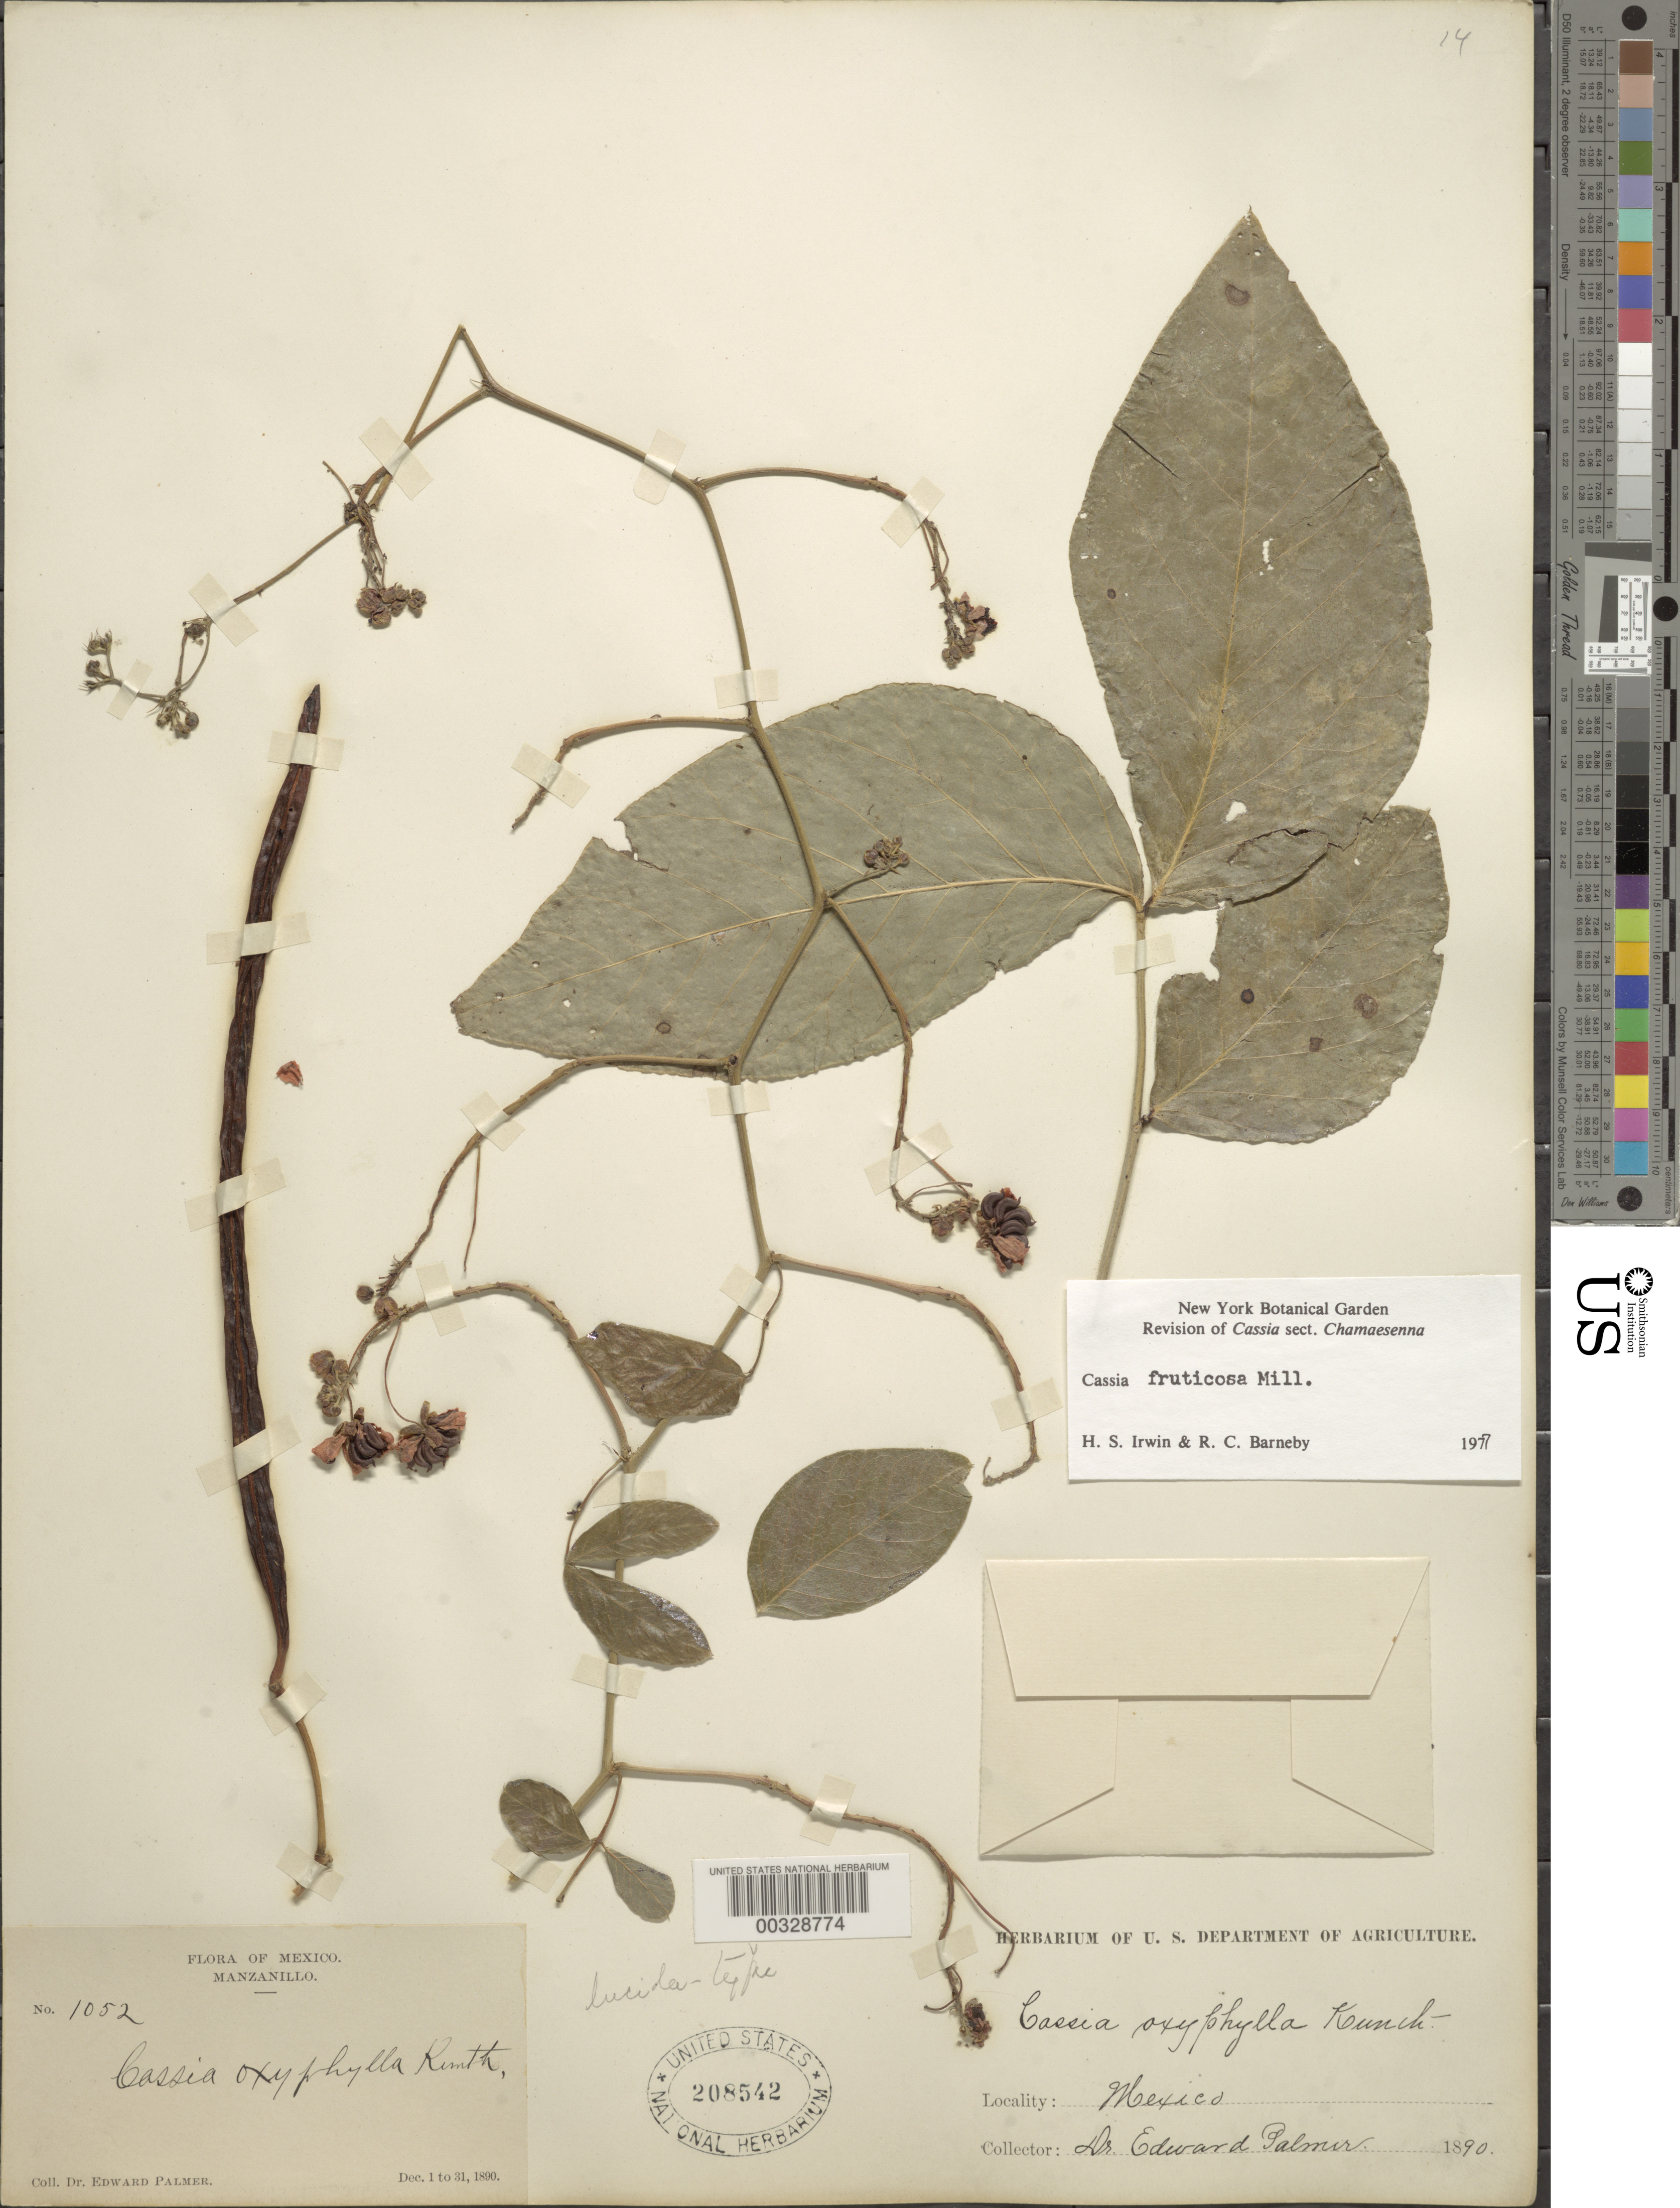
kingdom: Plantae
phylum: Tracheophyta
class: Magnoliopsida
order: Fabales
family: Fabaceae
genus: Senna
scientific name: Senna fruticosa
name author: (Benth.) H.S. Irwin & Barneby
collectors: E. Palmer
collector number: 1052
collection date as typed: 01 Dec 1890 to 31 Dec 1890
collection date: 1890-12-01/1890-12-31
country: Mexico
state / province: Colima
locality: Manzanillo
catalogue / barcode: US 208542